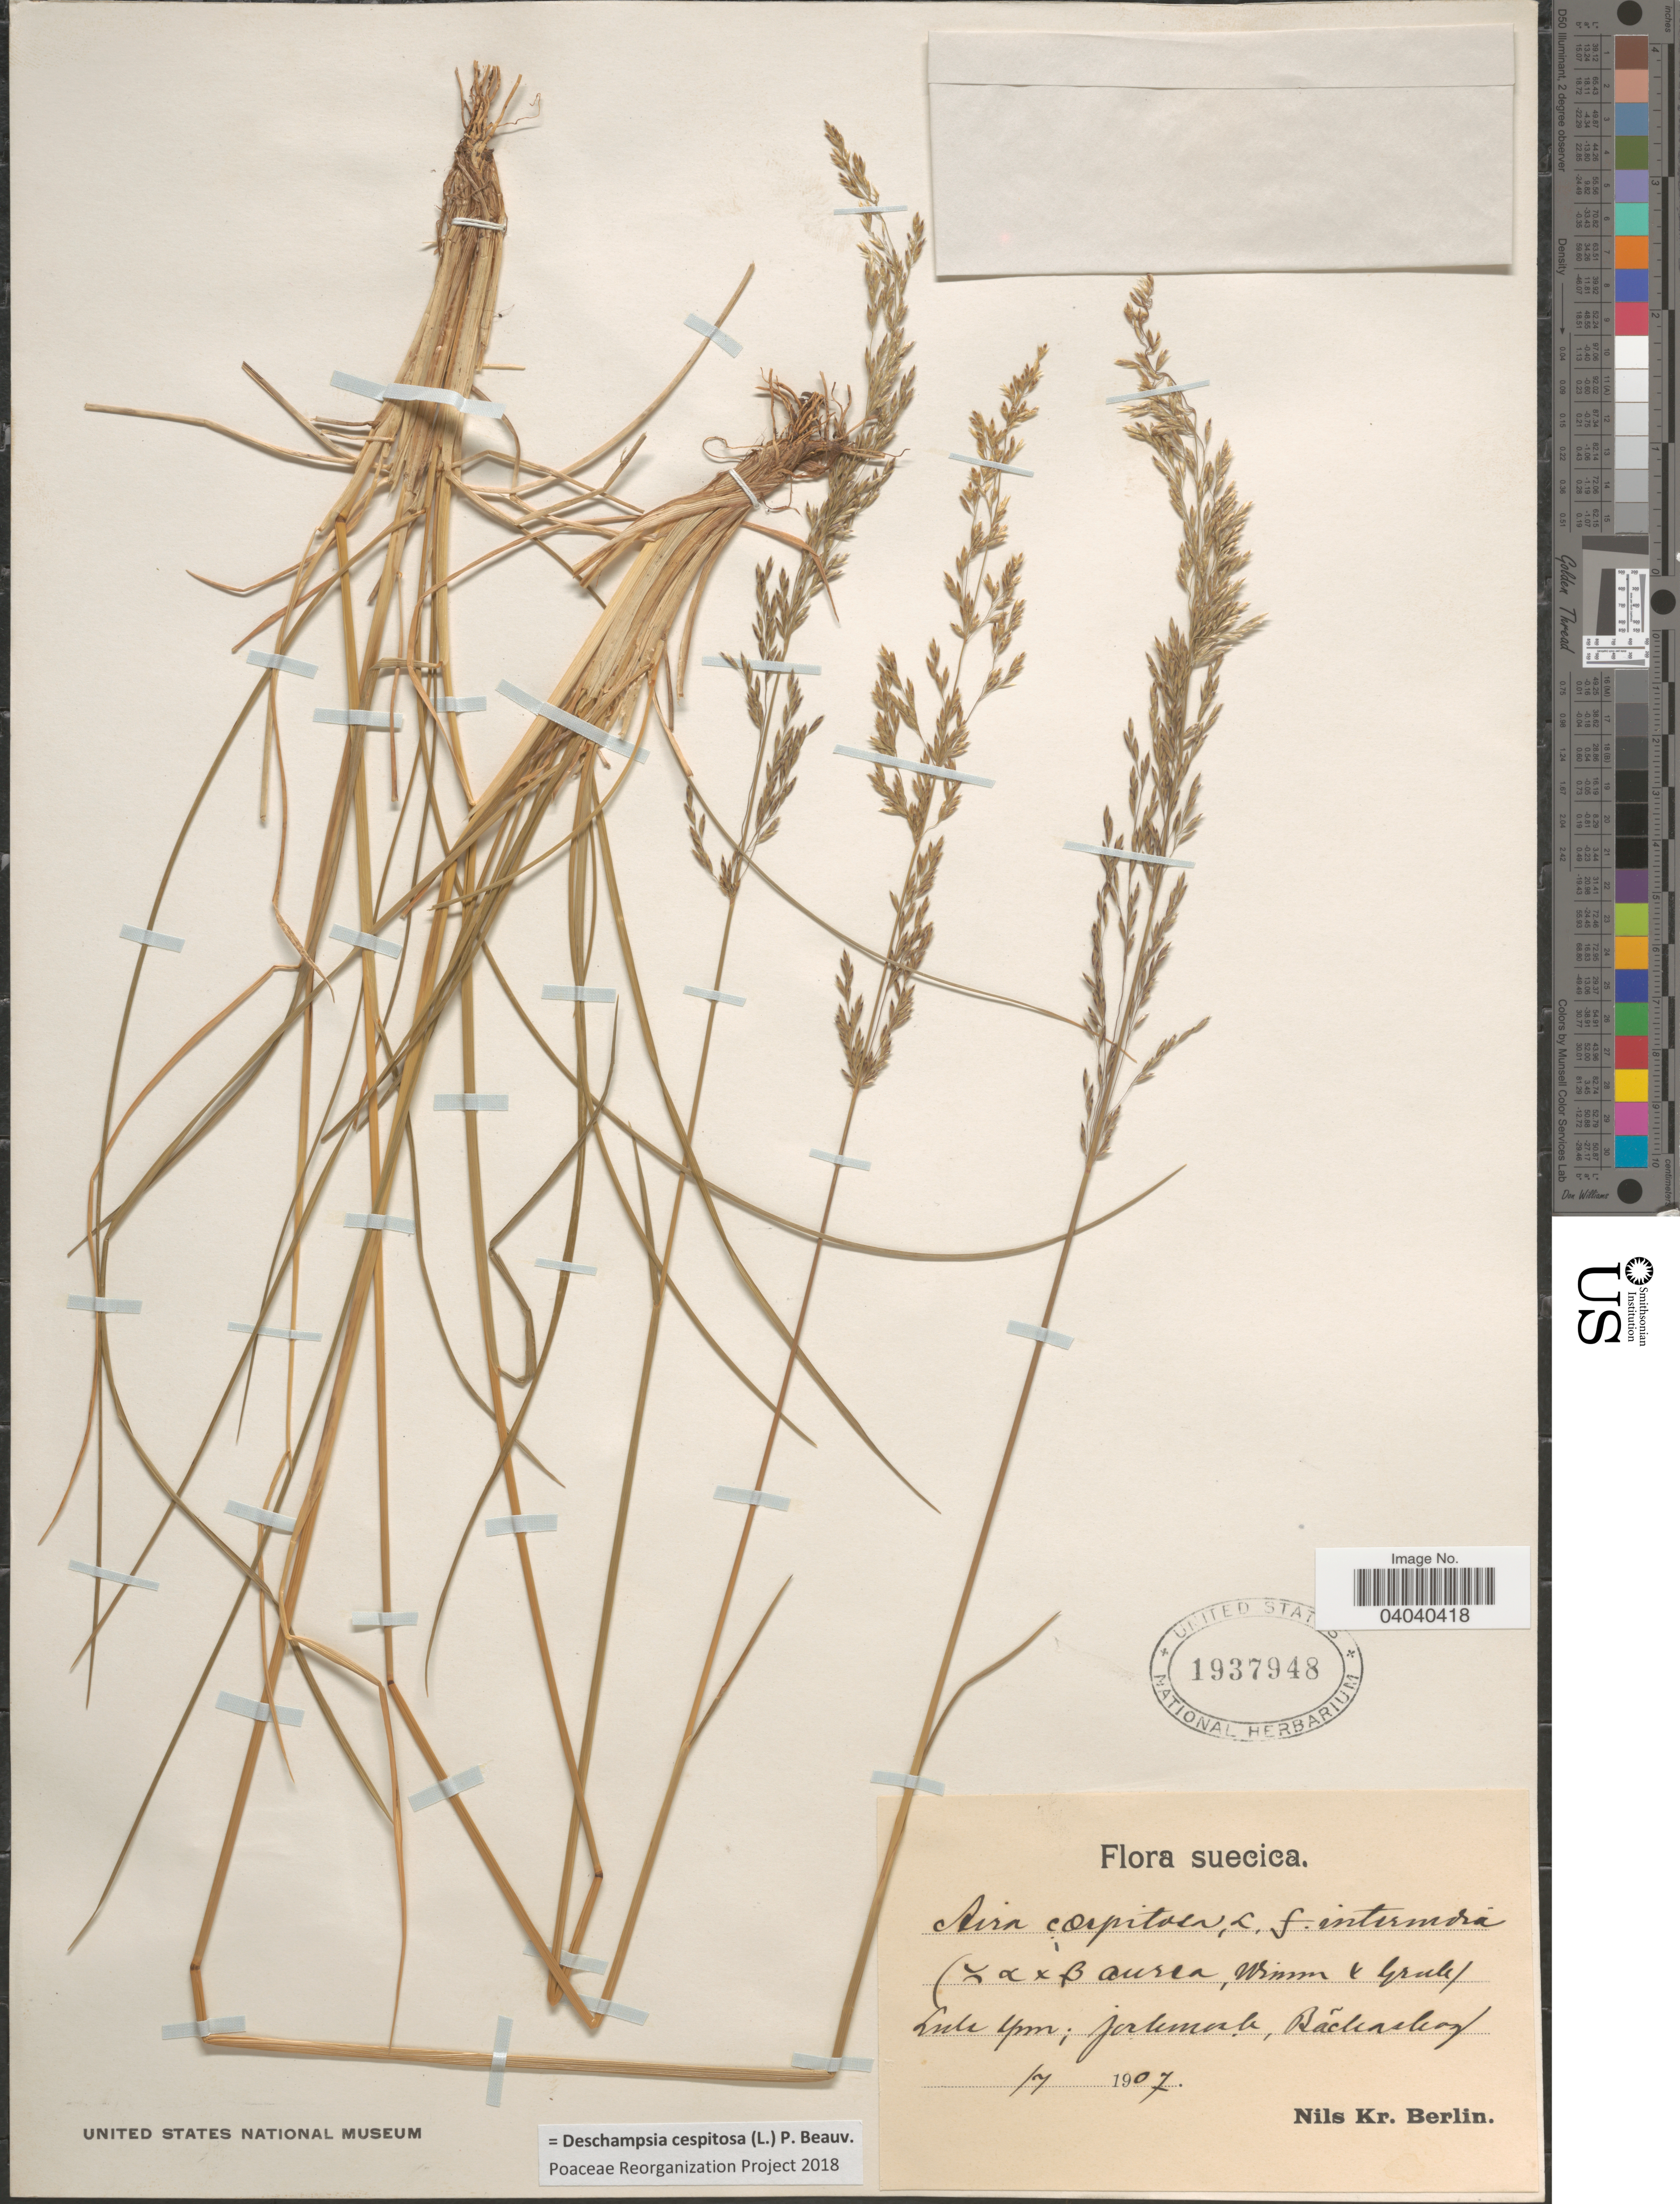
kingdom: Plantae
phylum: Tracheophyta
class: Liliopsida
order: Poales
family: Poaceae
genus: Deschampsia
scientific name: Deschampsia cespitosa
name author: (L.) P. Beauv.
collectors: N. Berlin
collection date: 1907-07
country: Sweden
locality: Suecica. Lule Lpm; jockmock, Bäckaskog. [interpreted]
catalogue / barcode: US 1937948